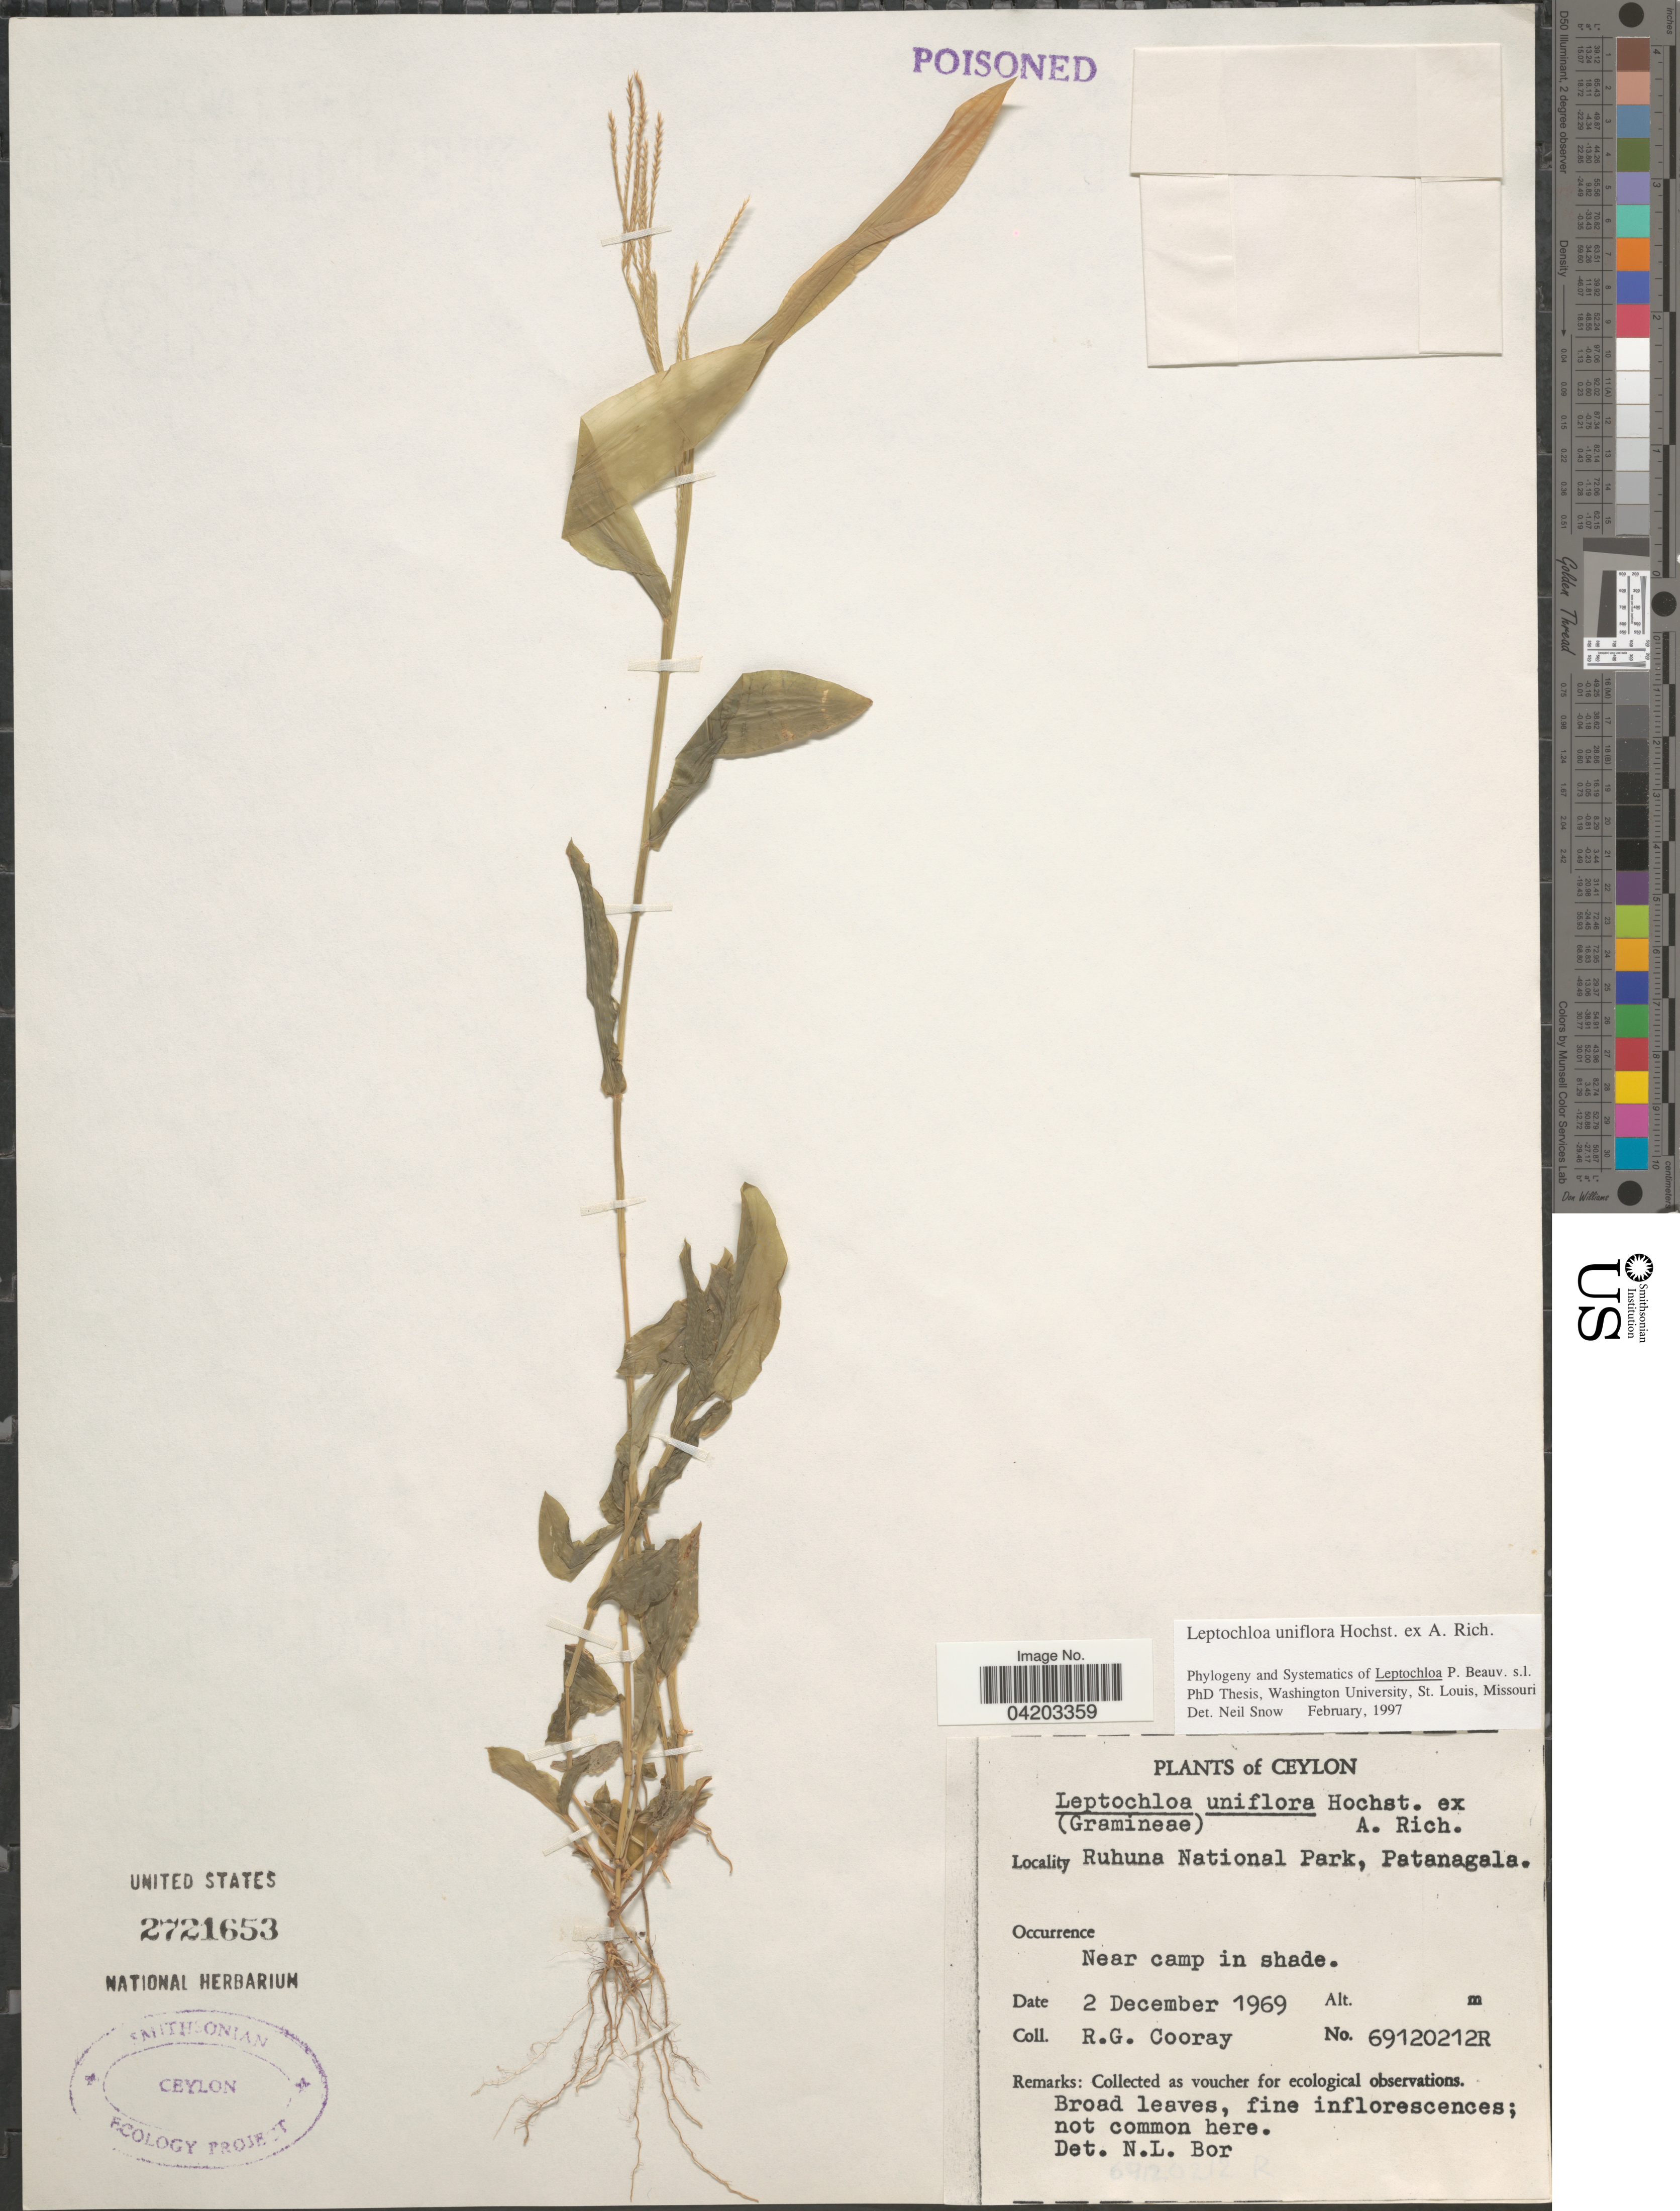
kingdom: Plantae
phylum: Tracheophyta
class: Liliopsida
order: Poales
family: Poaceae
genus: Trigonochloa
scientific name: Trigonochloa uniflora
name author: (Hochst. ex A. Rich.) P.M. Peterson & N. Snow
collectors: R. Cooray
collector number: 69120212R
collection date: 1969-12-02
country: Sri Lanka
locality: Ceylon. Ruhuna National Park, Patanagala.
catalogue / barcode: US 2721653